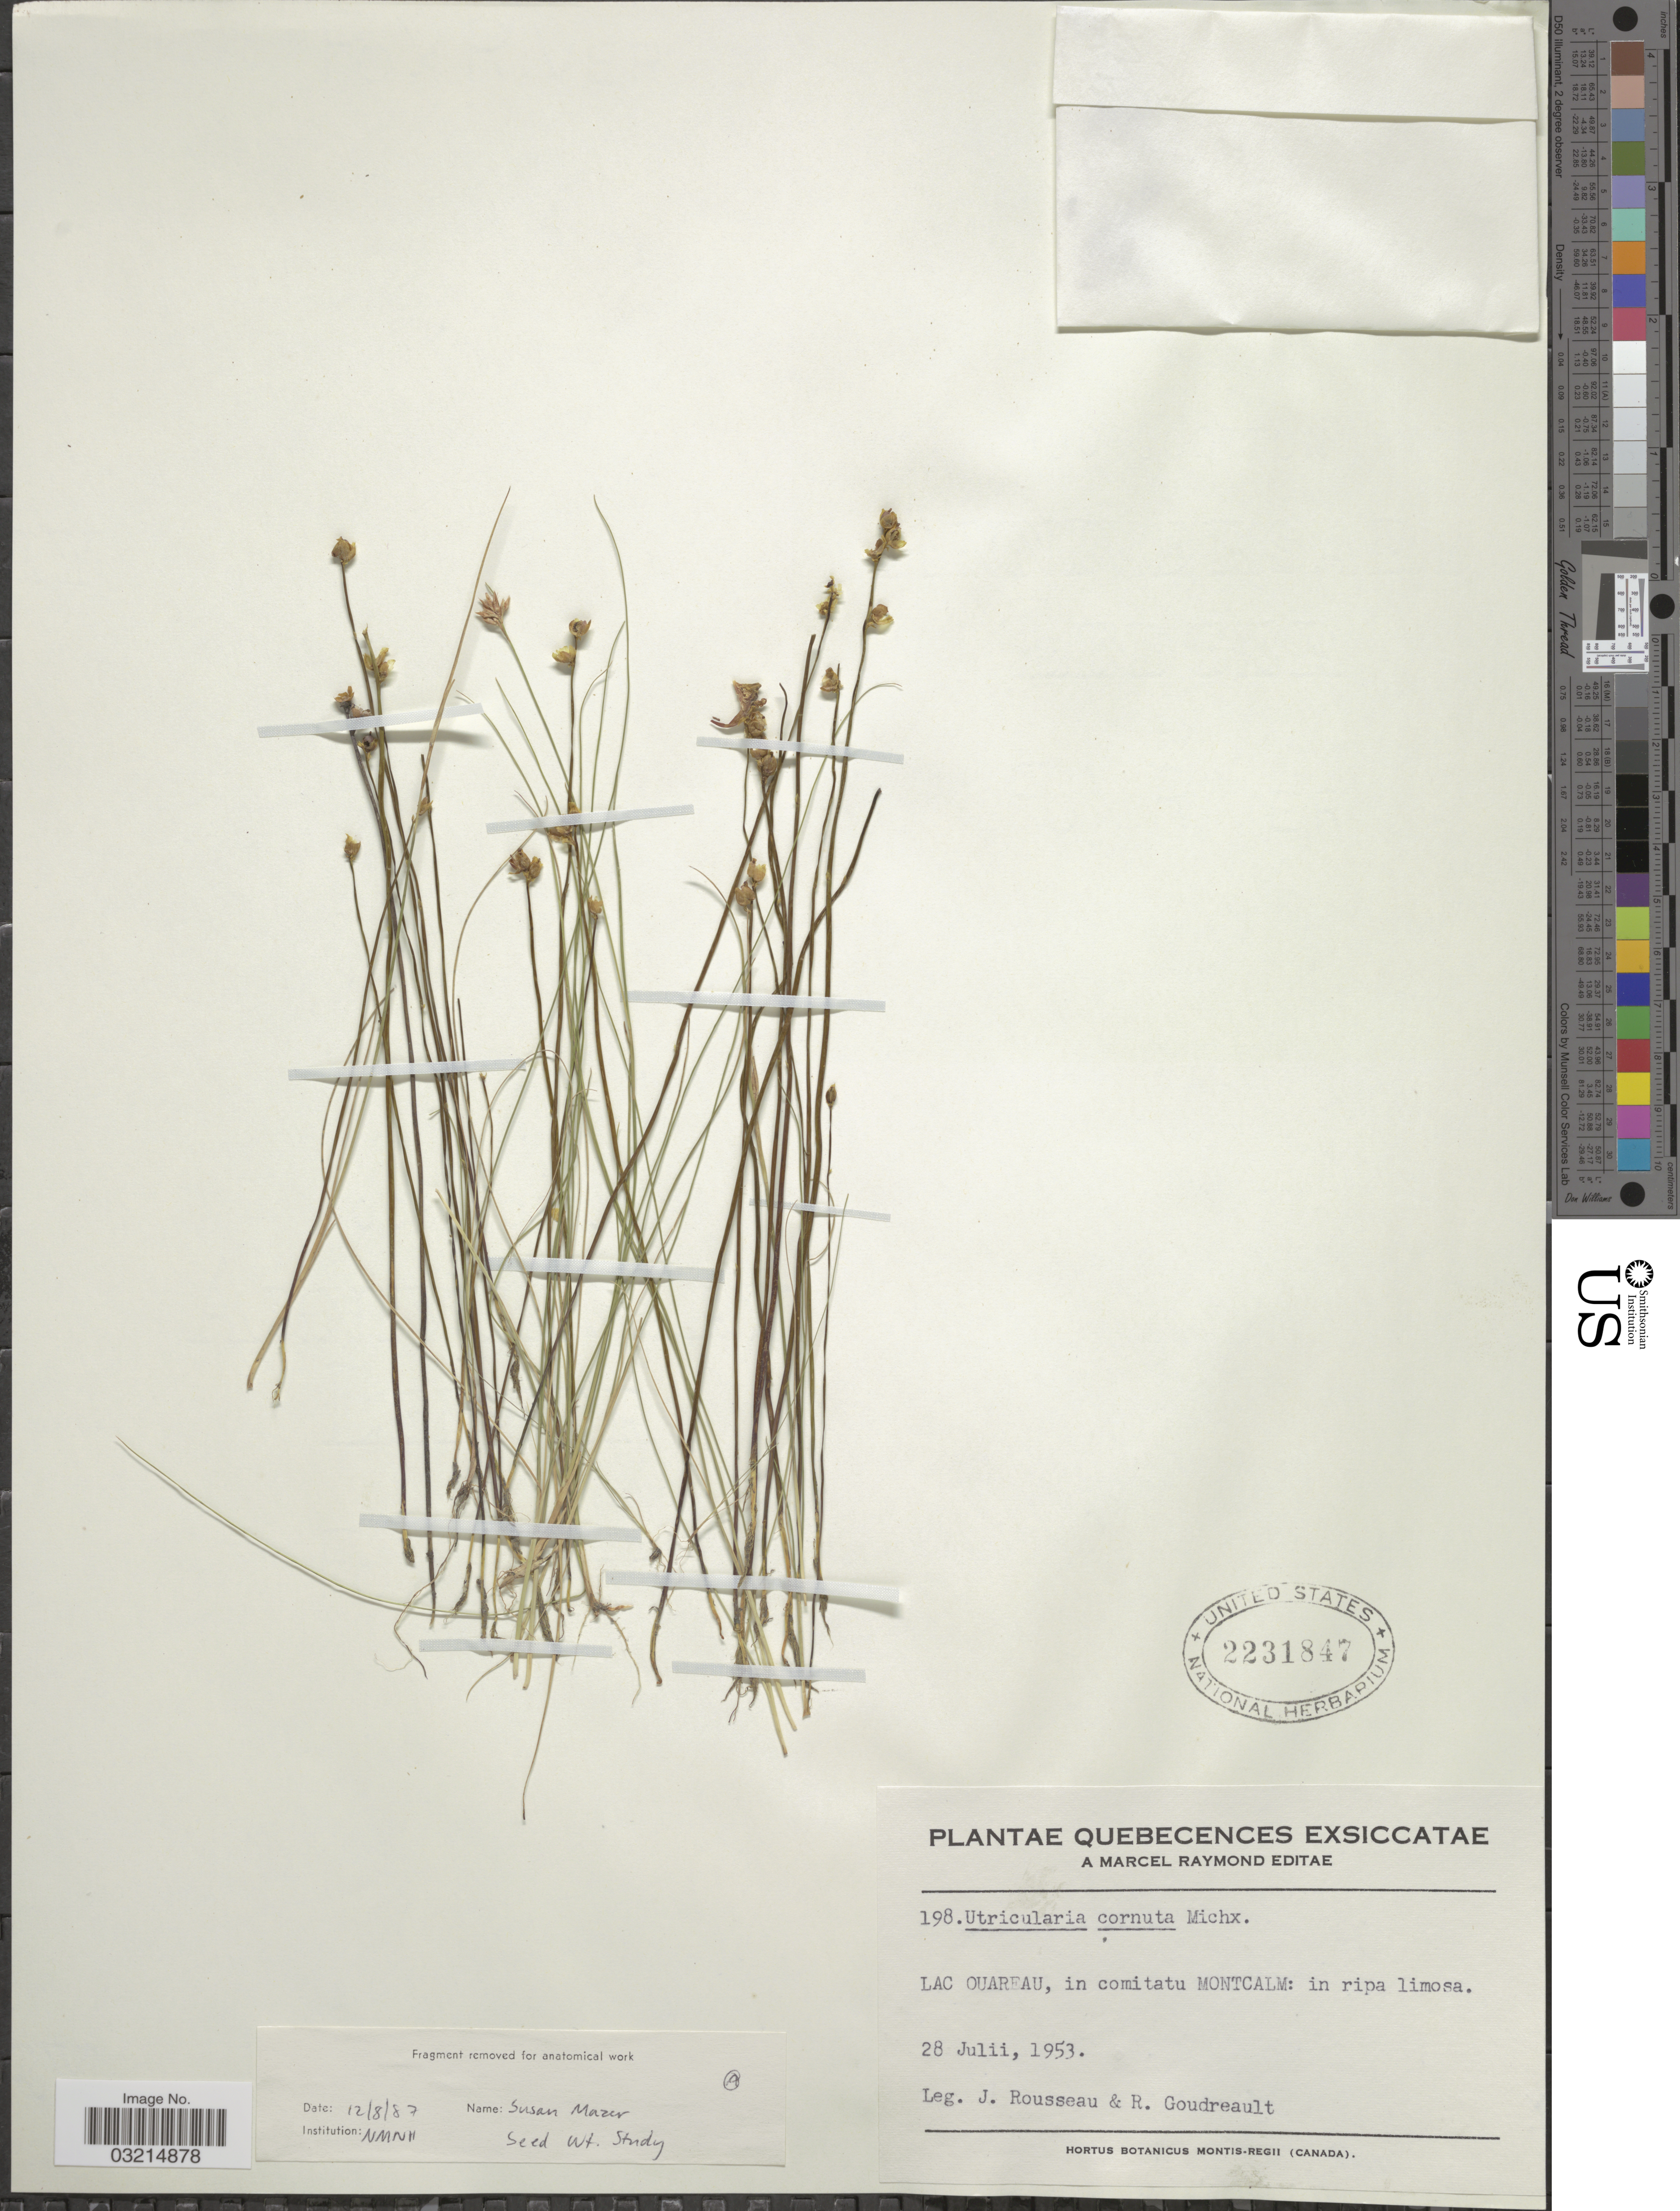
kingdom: Plantae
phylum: Tracheophyta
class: Magnoliopsida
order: Lamiales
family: Lentibulariaceae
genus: Utricularia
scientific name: Utricularia cornuta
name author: Michx.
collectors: J. Rousseau & R. Goudreault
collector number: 198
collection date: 1953-07-28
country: Canada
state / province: Quebec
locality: Lac Ouareau, in comitatu Montcalm: in ripa limosa.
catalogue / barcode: US 2231847